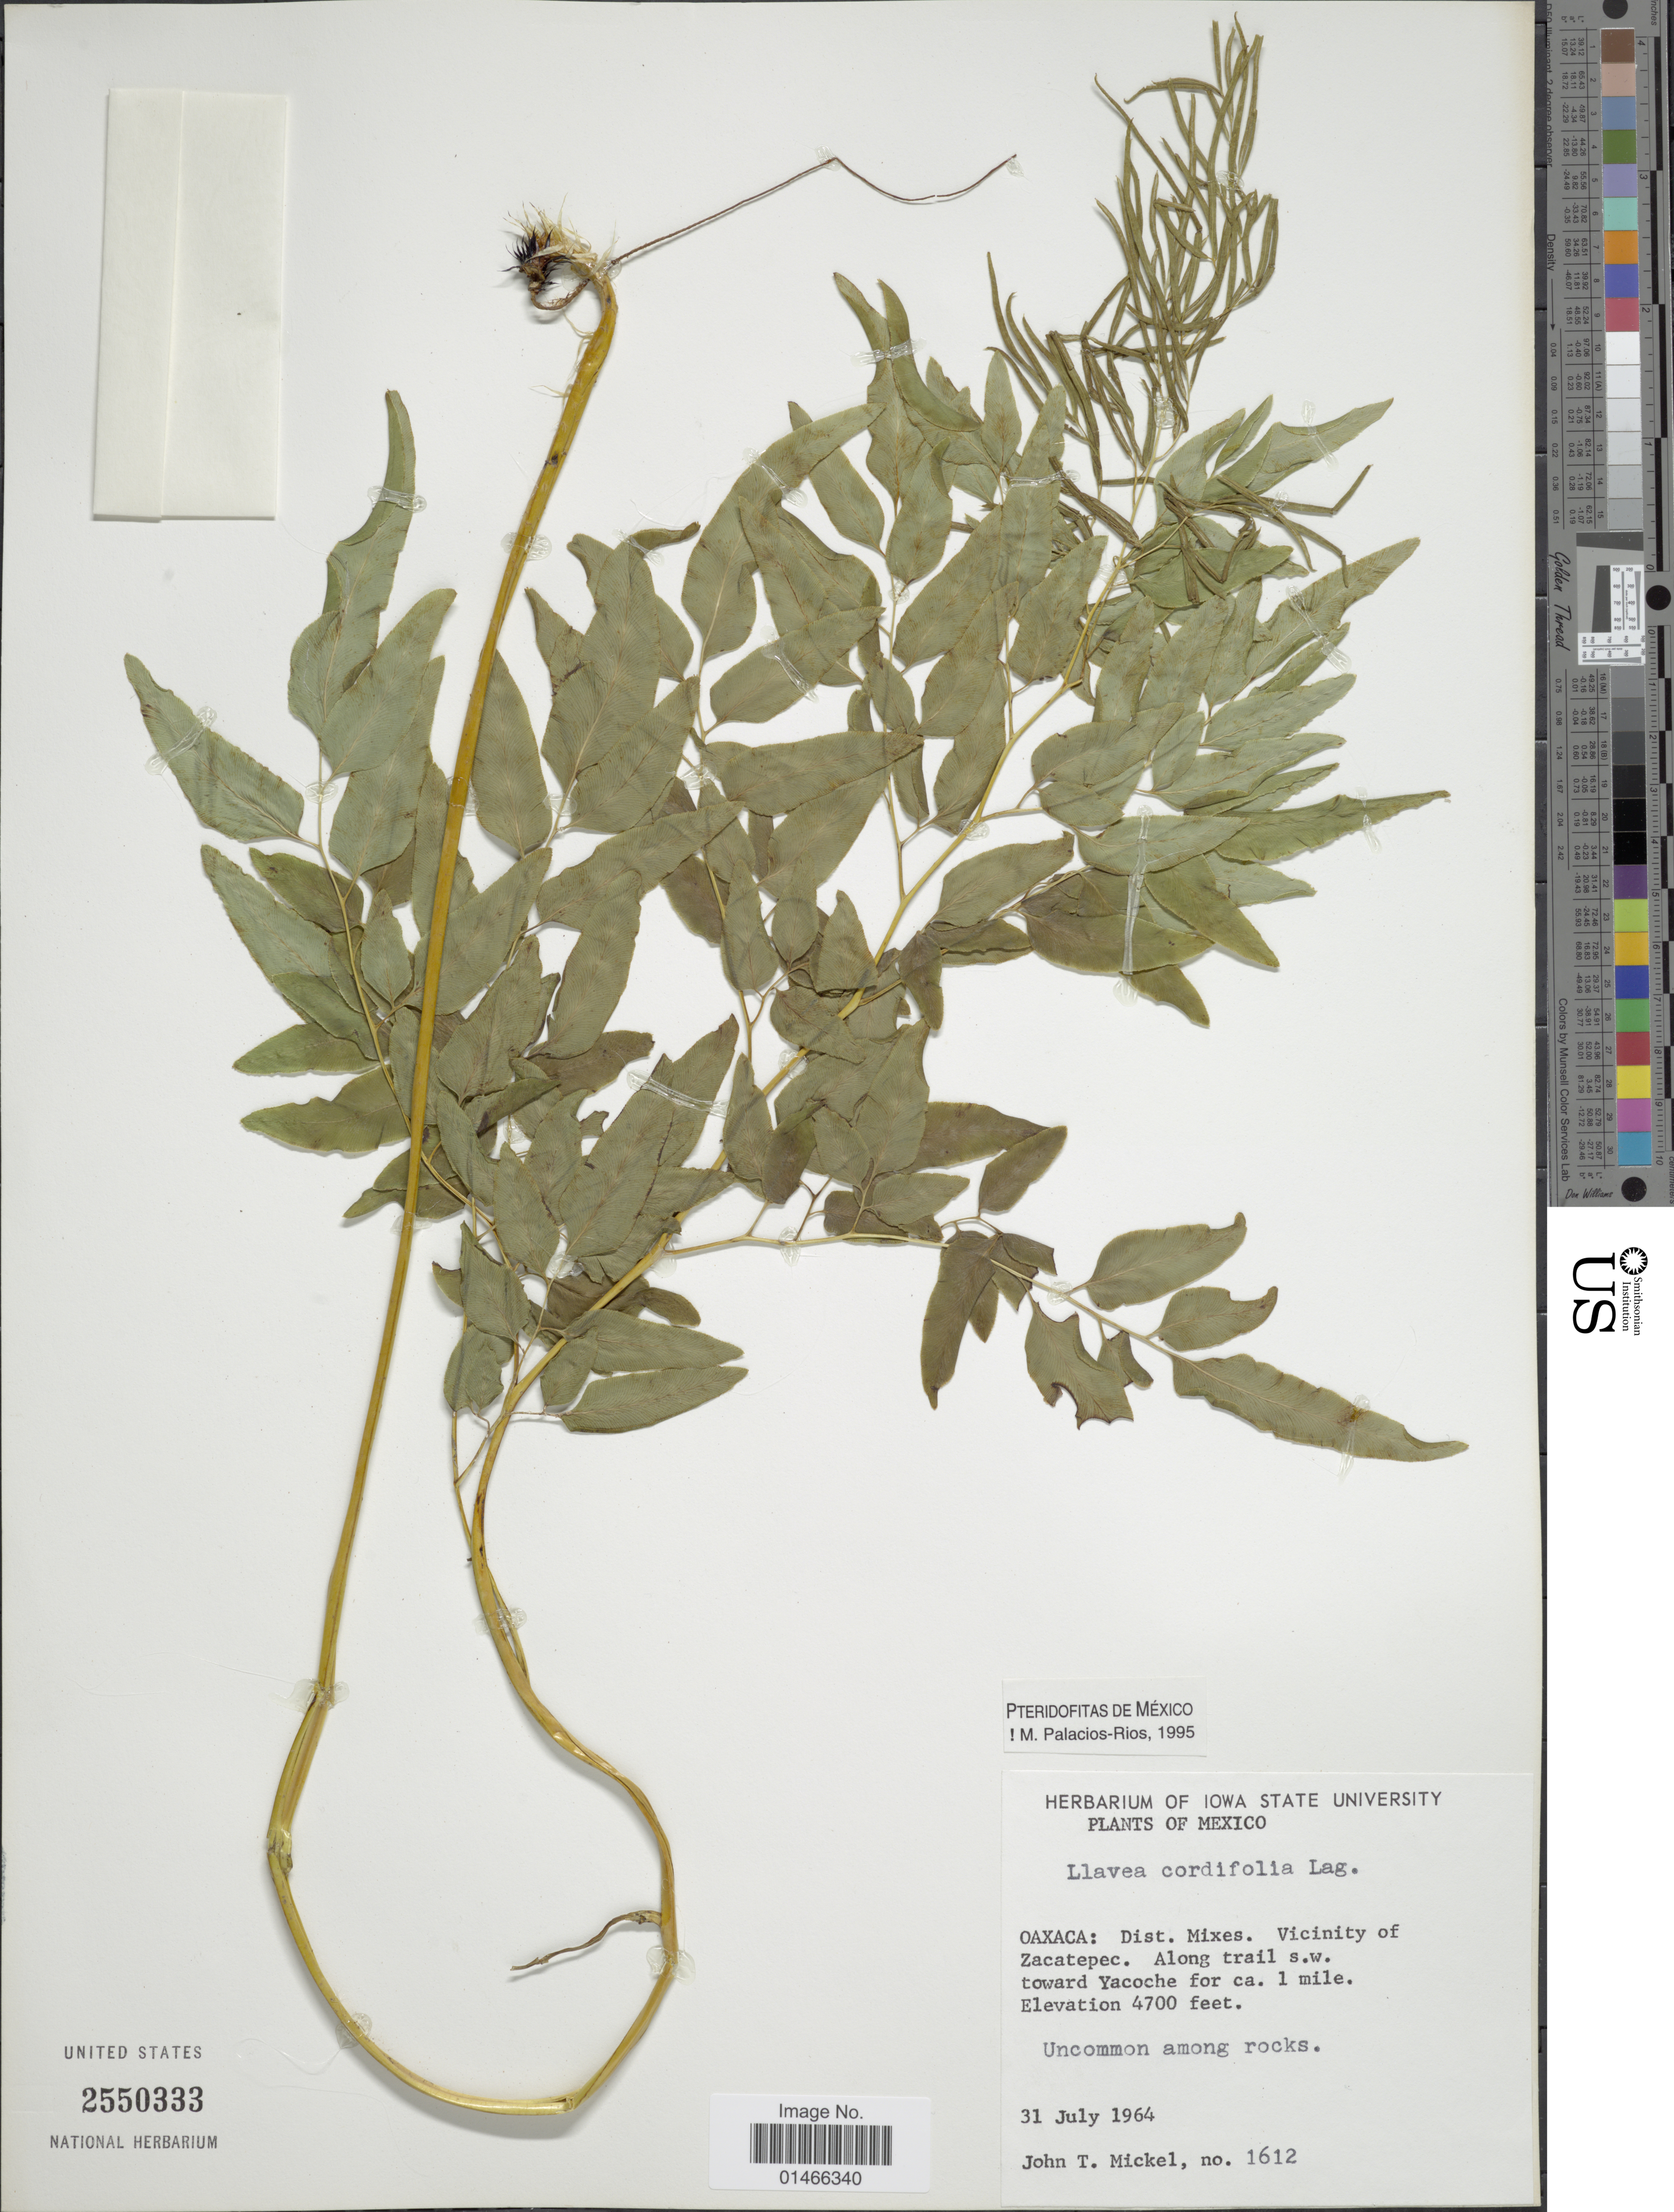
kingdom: Plantae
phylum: Tracheophyta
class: Polypodiopsida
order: Polypodiales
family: Pteridaceae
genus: Llavea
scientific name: Llavea cordifolia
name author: Lag.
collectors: J. T. Mickel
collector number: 1612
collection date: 1964-07-31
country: Mexico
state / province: Oaxaca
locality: Dist. Mixes. Vicinity of Zacatepec. ALong trail s.w. toward Yacoche for ca. 1 mile.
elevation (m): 1433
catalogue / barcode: US 2550333